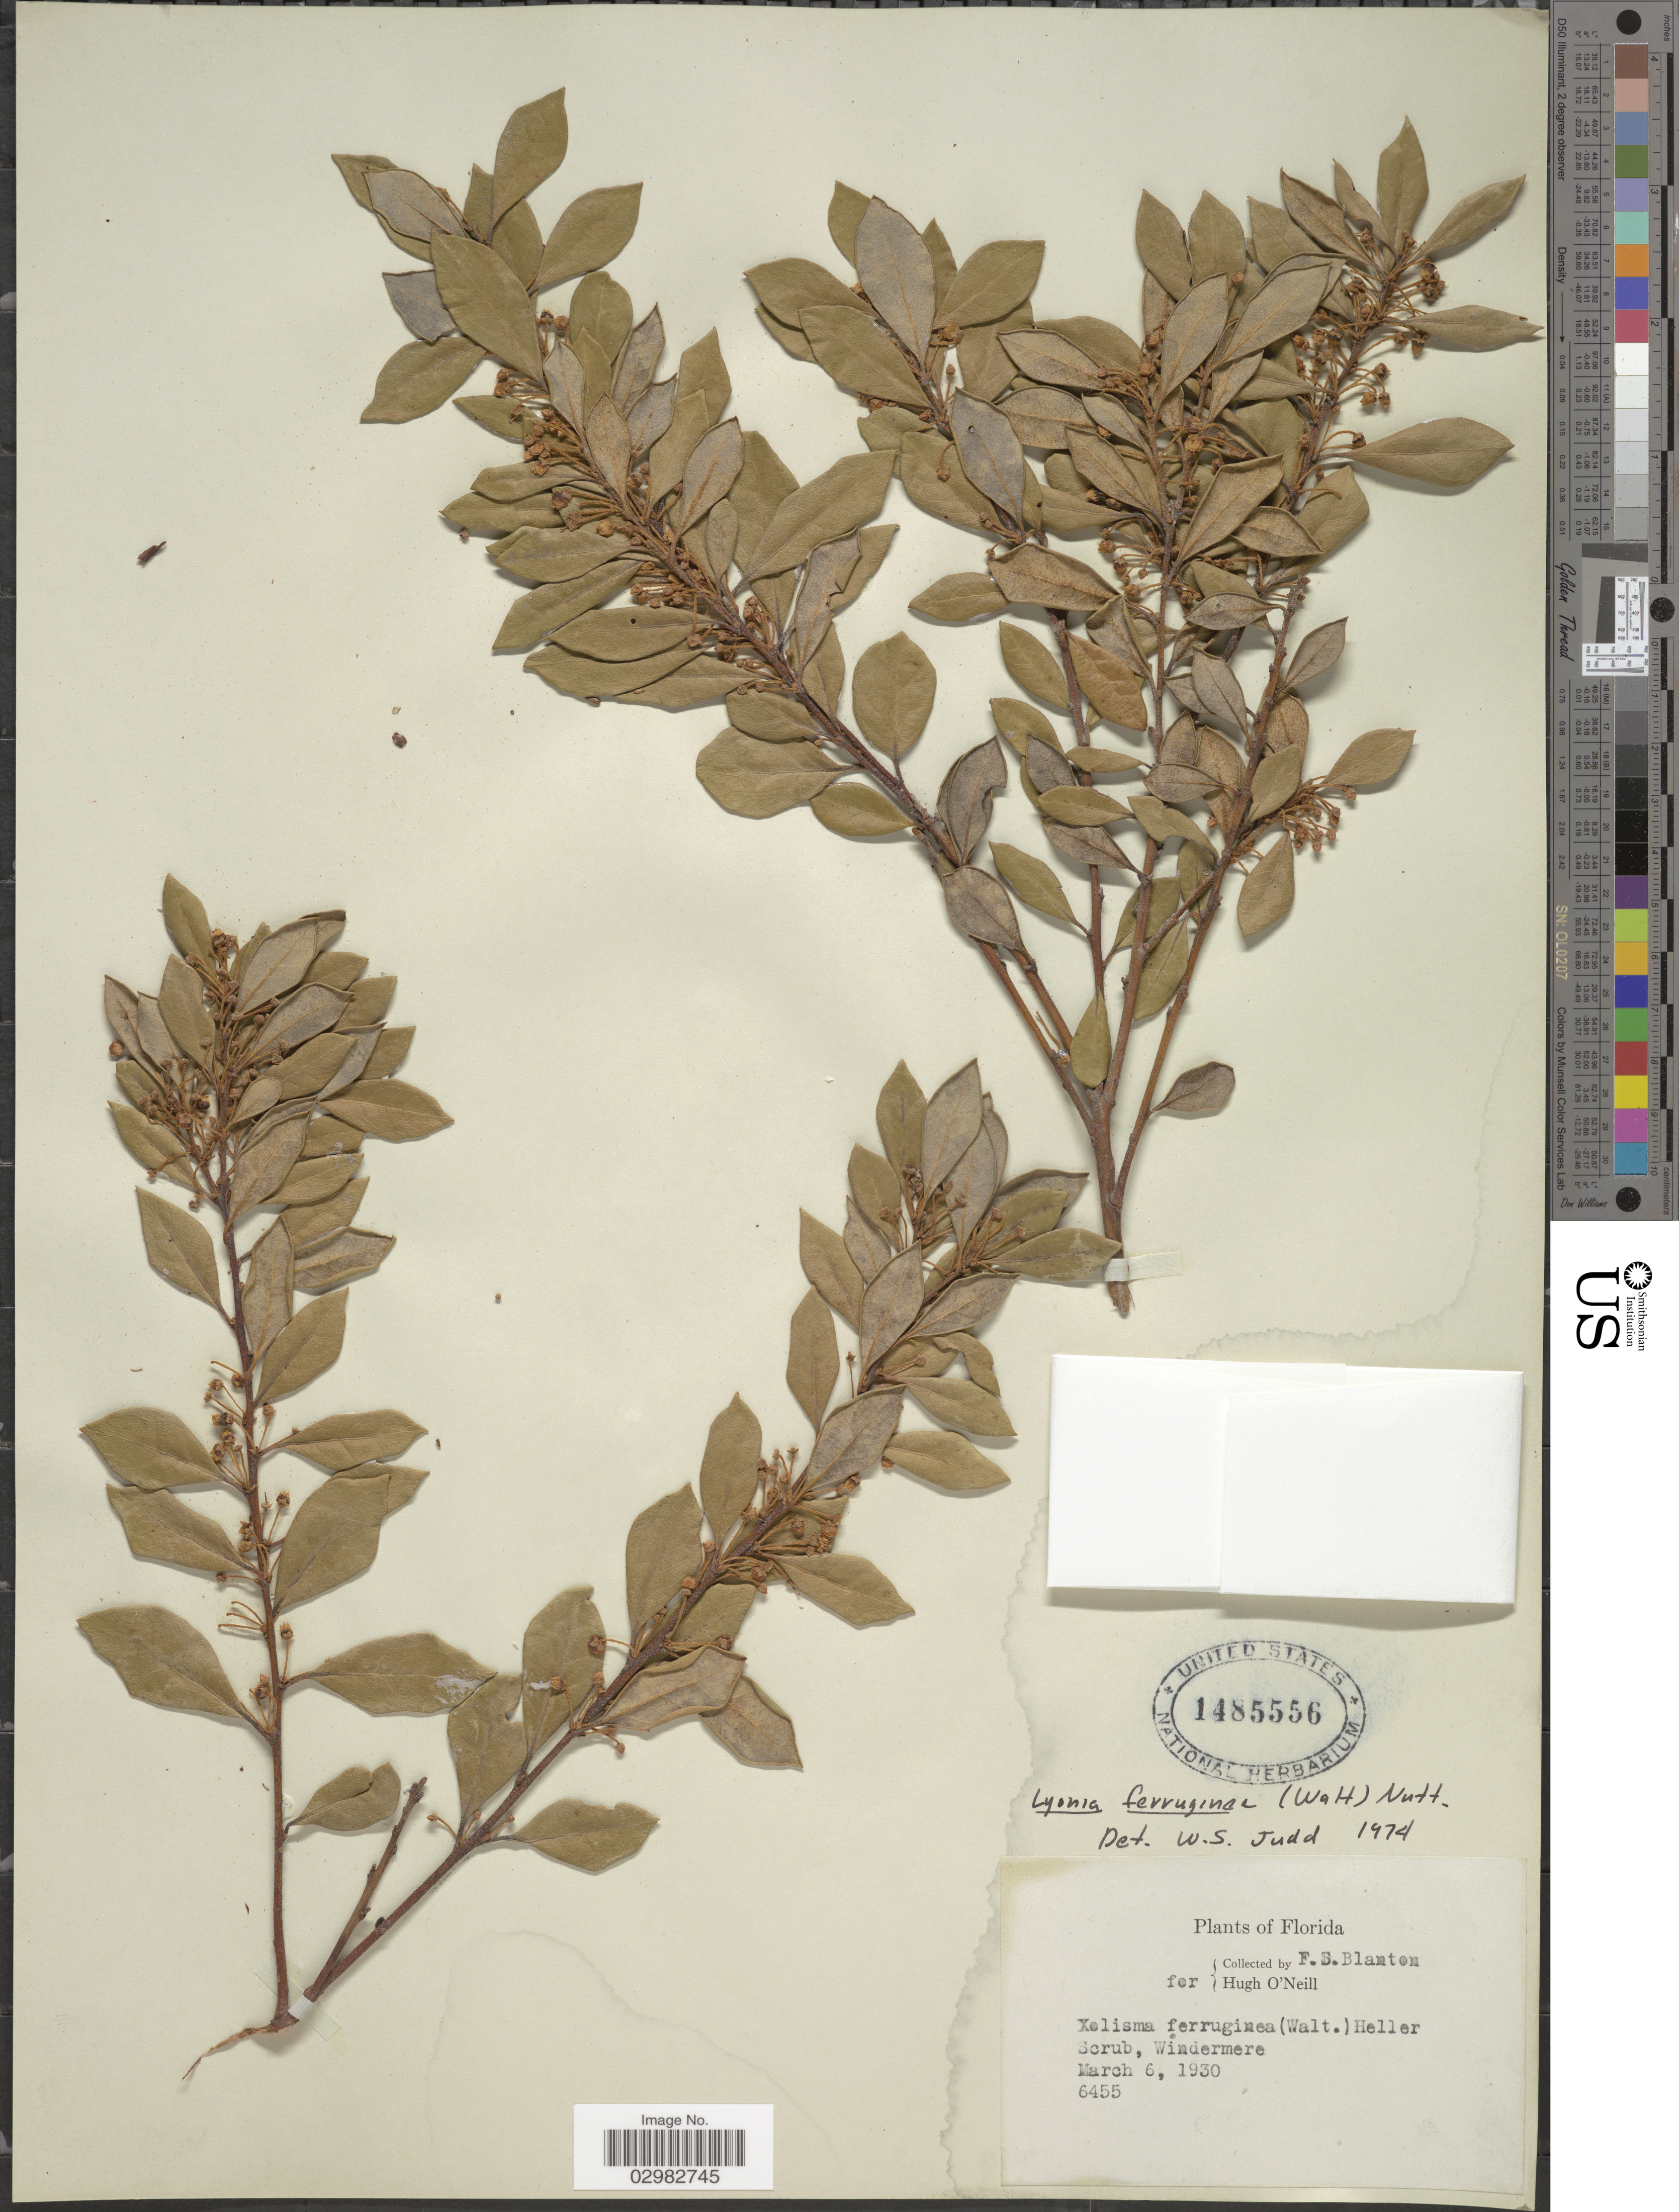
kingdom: Plantae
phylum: Tracheophyta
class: Magnoliopsida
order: Ericales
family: Ericaceae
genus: Lyonia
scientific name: Lyonia ferruginea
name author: (Walter) Nutt.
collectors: F. S. Blanton & H. O'Neill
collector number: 6455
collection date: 1930-03-06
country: United States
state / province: Florida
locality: Scrub, Windermere.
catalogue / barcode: US 1485556